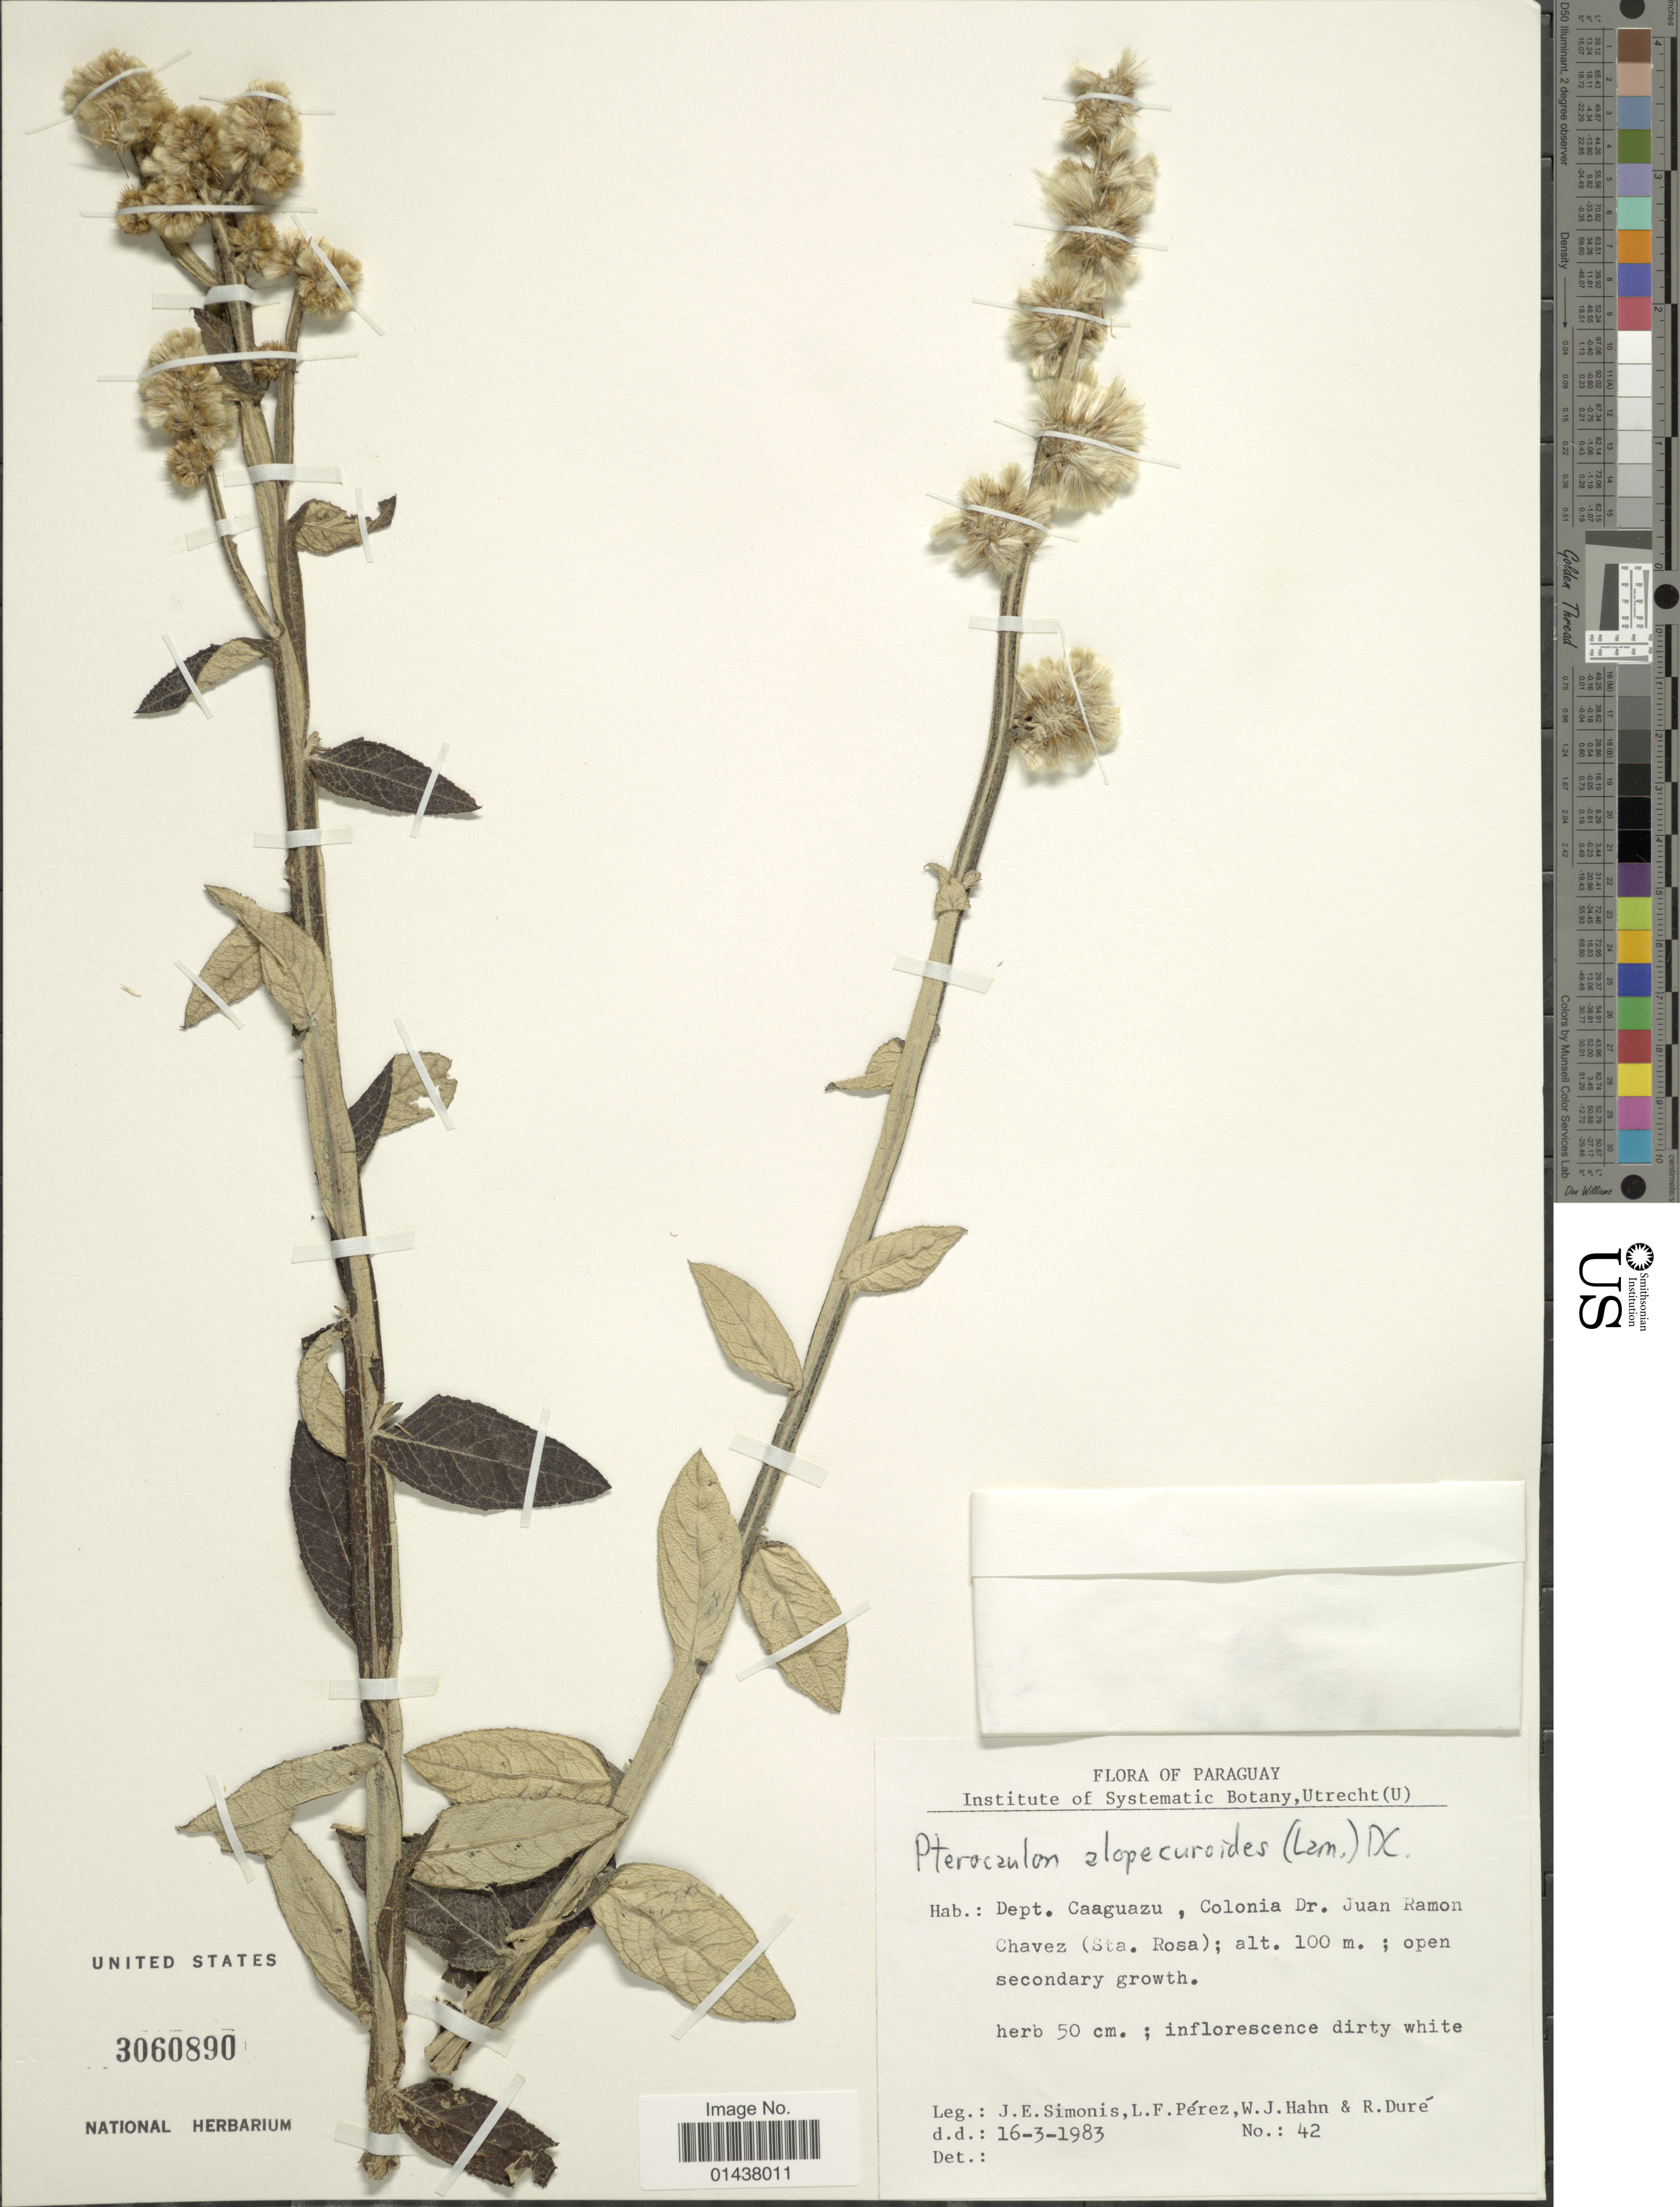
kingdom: Plantae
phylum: Tracheophyta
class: Magnoliopsida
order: Asterales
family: Asteraceae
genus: Pterocaulon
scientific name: Pterocaulon alopecuroides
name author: (Lam.) DC.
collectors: J. E. Simonis, L. Perez, W. J. Hahn & R. Duré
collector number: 42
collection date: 1983-03-16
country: Paraguay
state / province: Caaguazu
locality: Colonia Dr. Juan Ramon Chavez (Sta. Rosa)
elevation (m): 100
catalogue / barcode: US 3060890